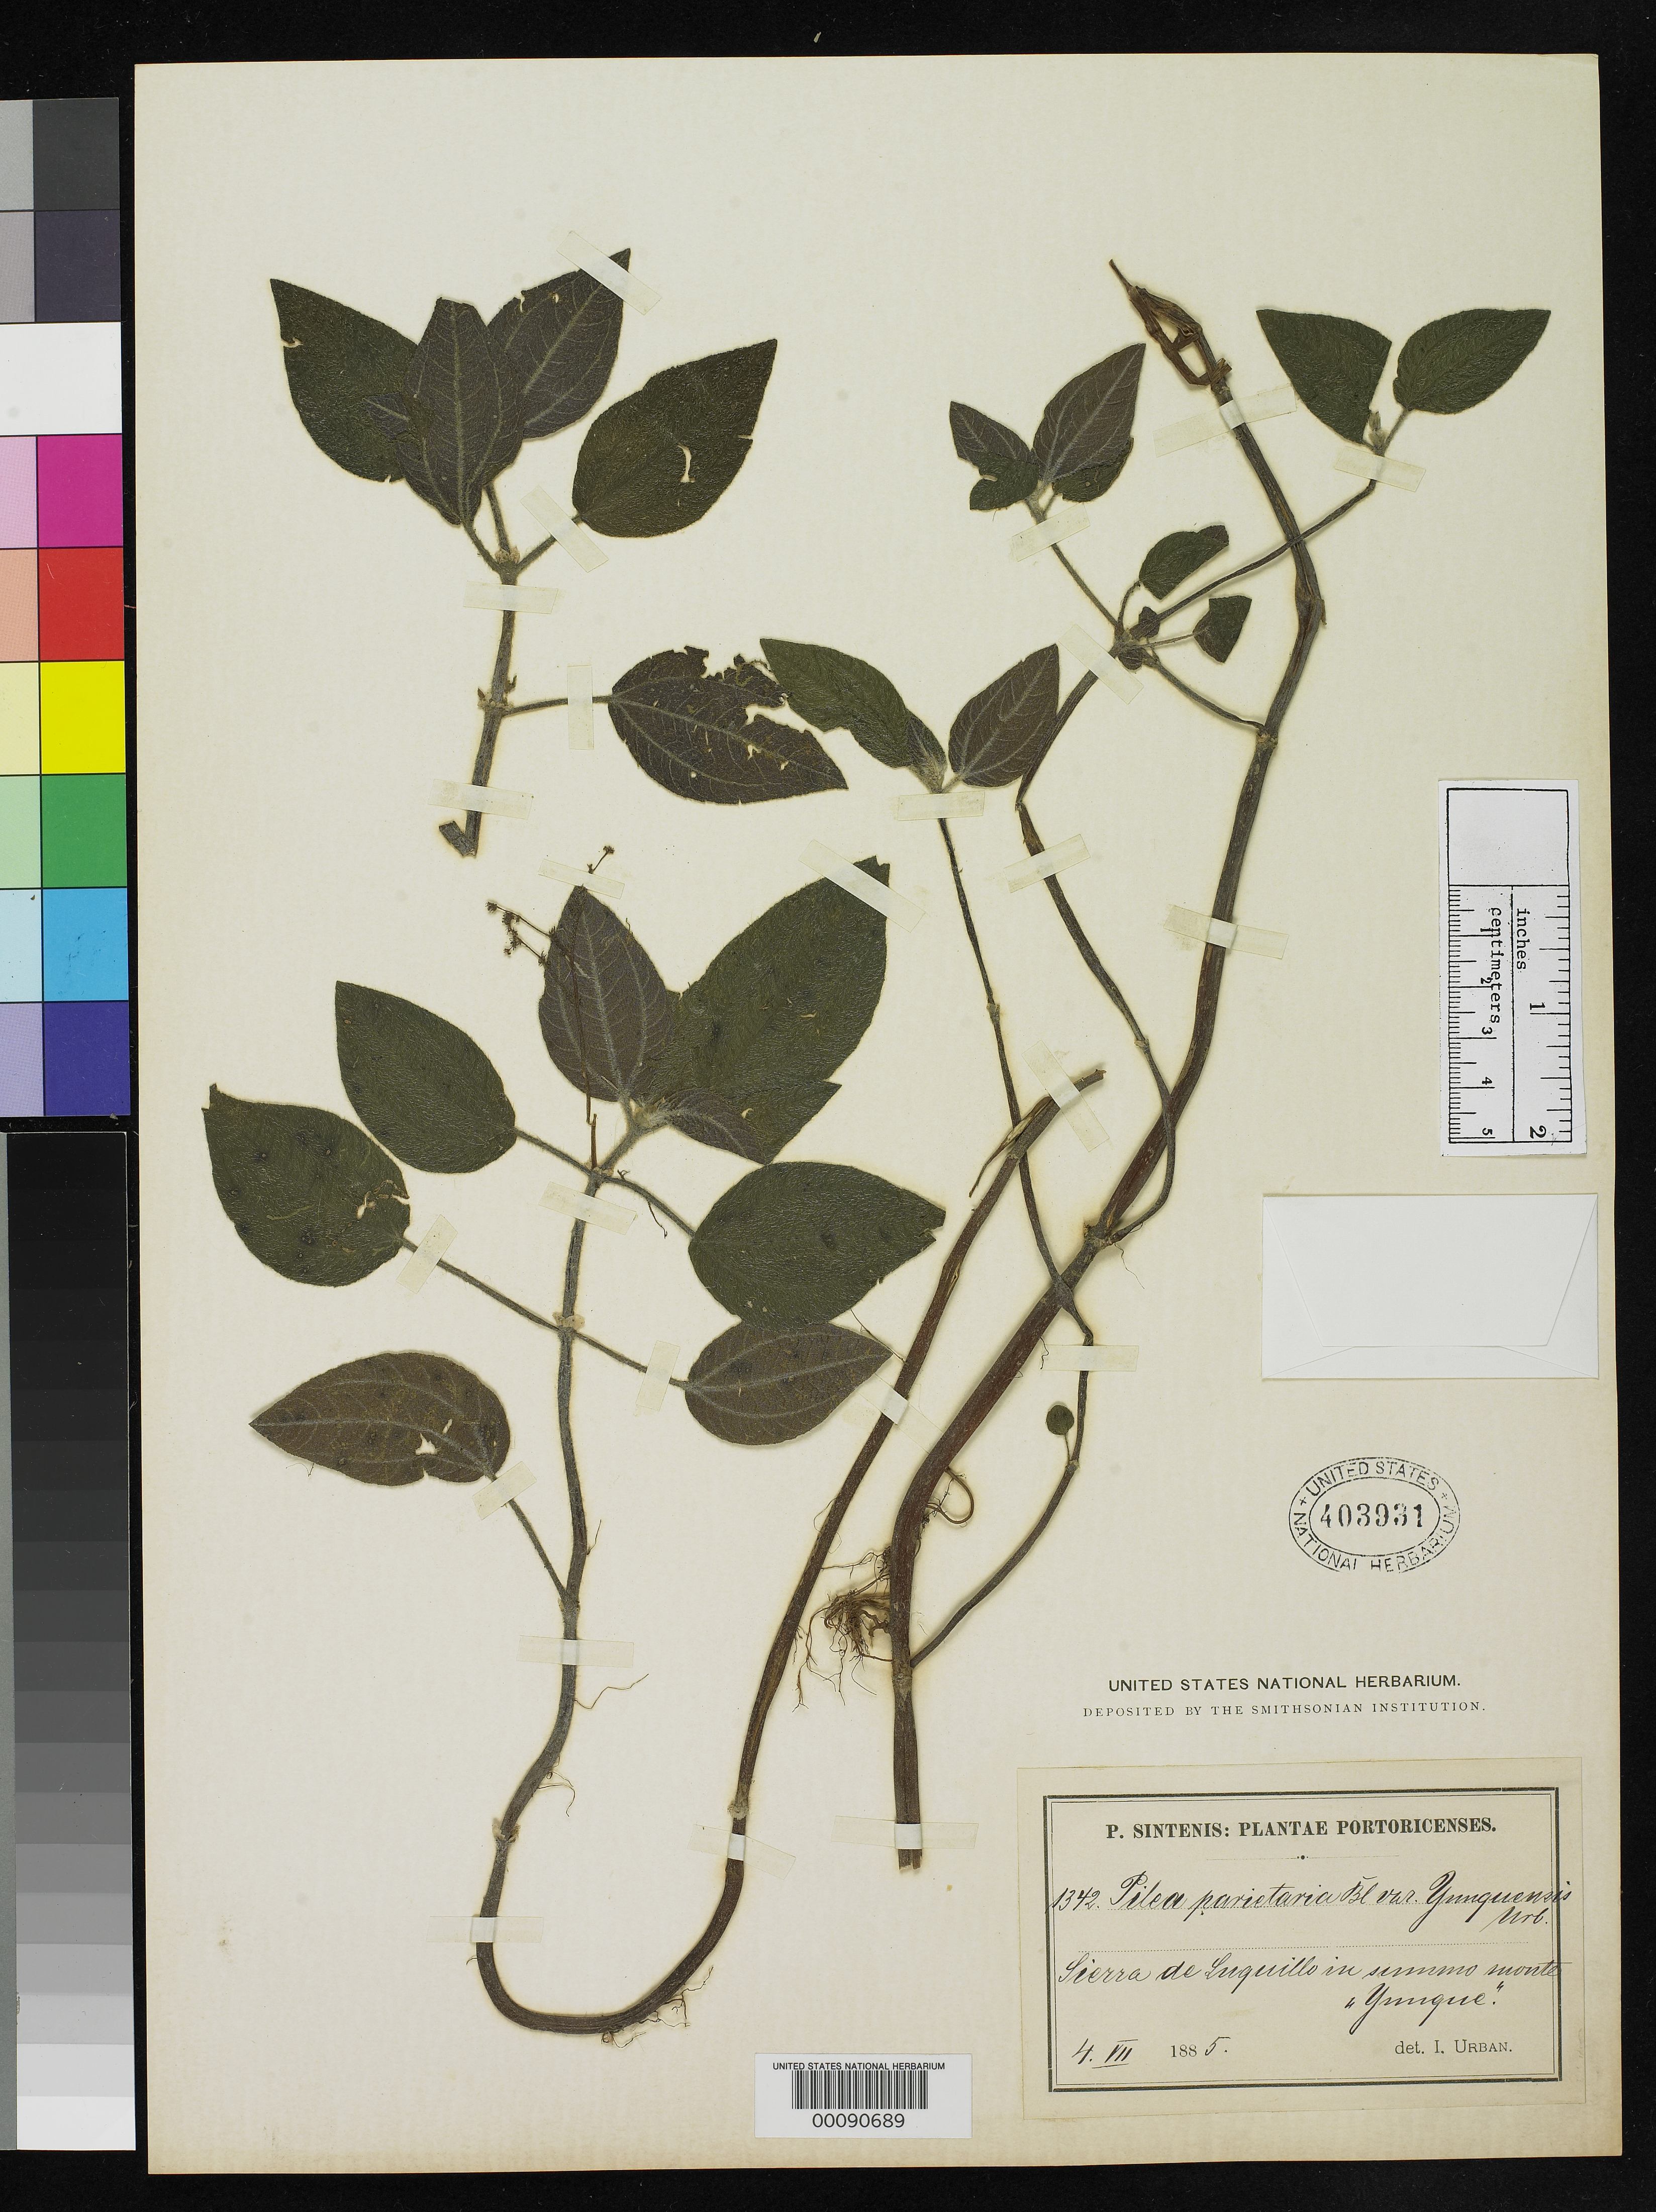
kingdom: Plantae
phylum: Tracheophyta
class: Magnoliopsida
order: Rosales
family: Urticaceae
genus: Pilea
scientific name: Pilea parietaria var. yunquensis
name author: Urb.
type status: Isotype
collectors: P. Sintenis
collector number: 1342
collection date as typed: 04 Aug 1885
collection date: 1885-08-04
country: Puerto Rico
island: Greater Antilles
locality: Yunque.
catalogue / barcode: US 403931